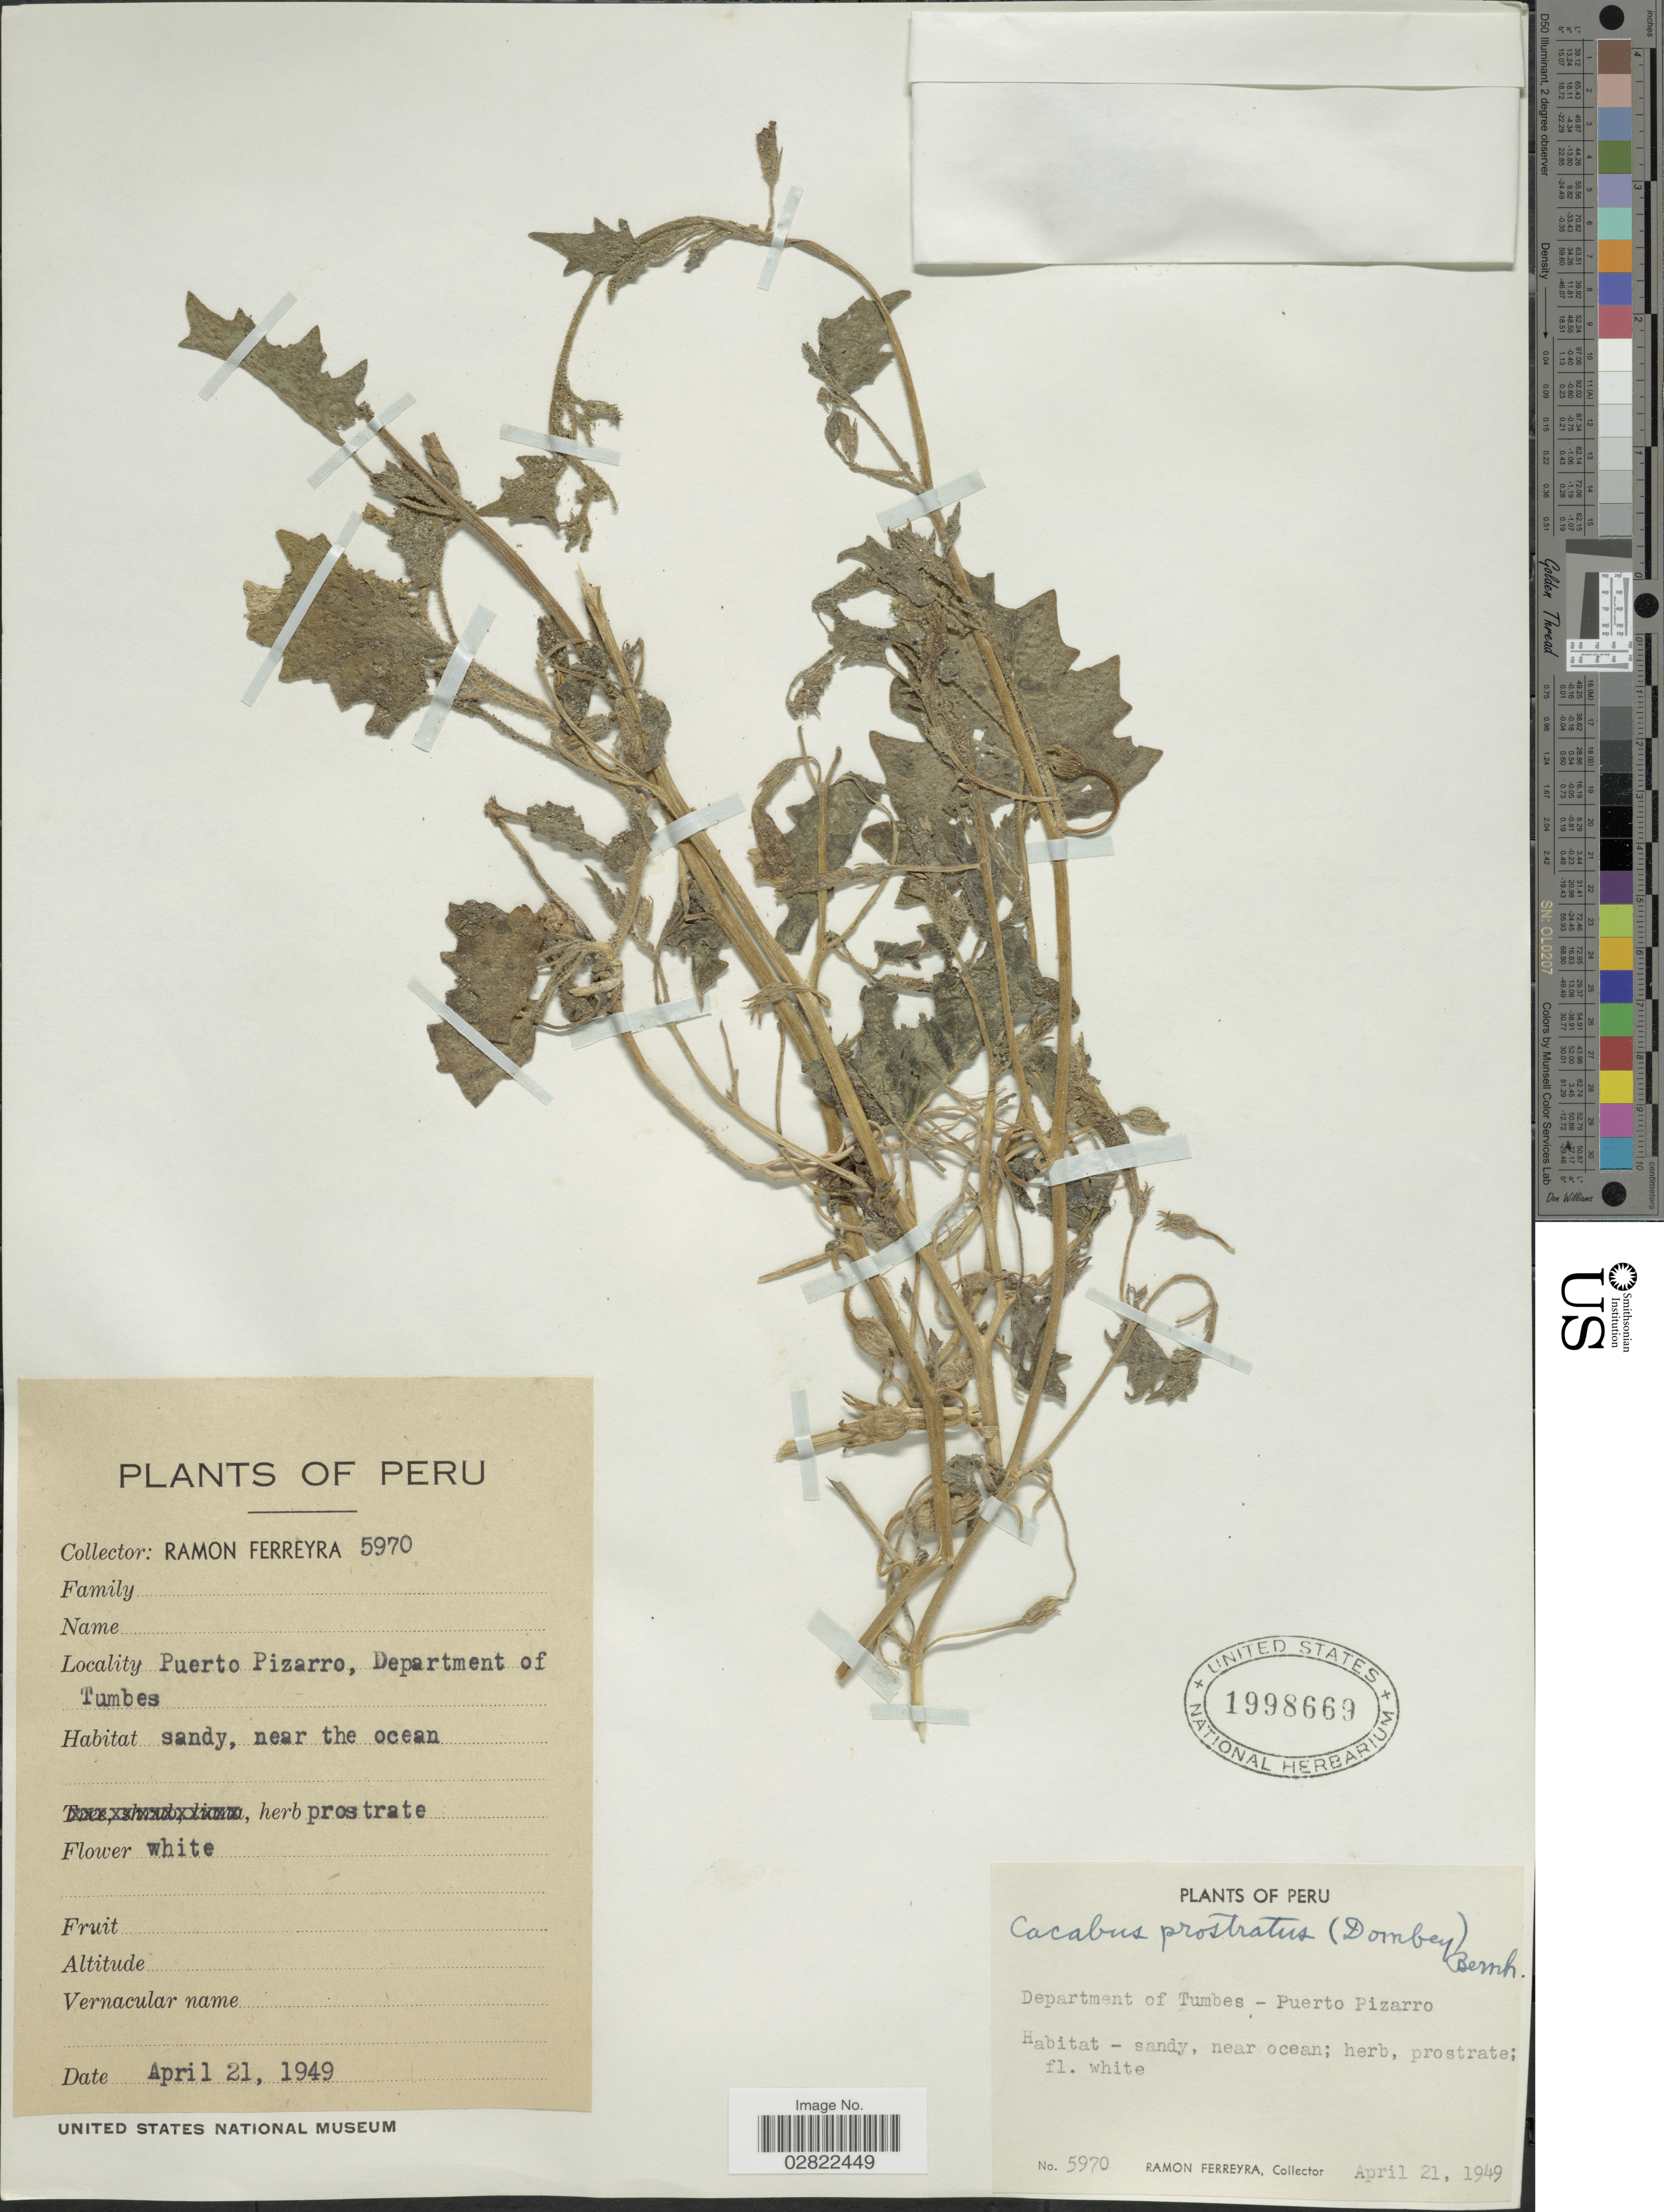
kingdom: Plantae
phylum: Tracheophyta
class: Magnoliopsida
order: Solanales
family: Solanaceae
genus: Exodeconus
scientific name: Exodeconus prostratus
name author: (L'Hér.) Raf.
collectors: R. A. Ferreyra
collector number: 5970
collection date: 1949-04-21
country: Peru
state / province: Tumbes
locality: Puerto Pizarro, Department of Tumbes.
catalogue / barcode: US 1998669